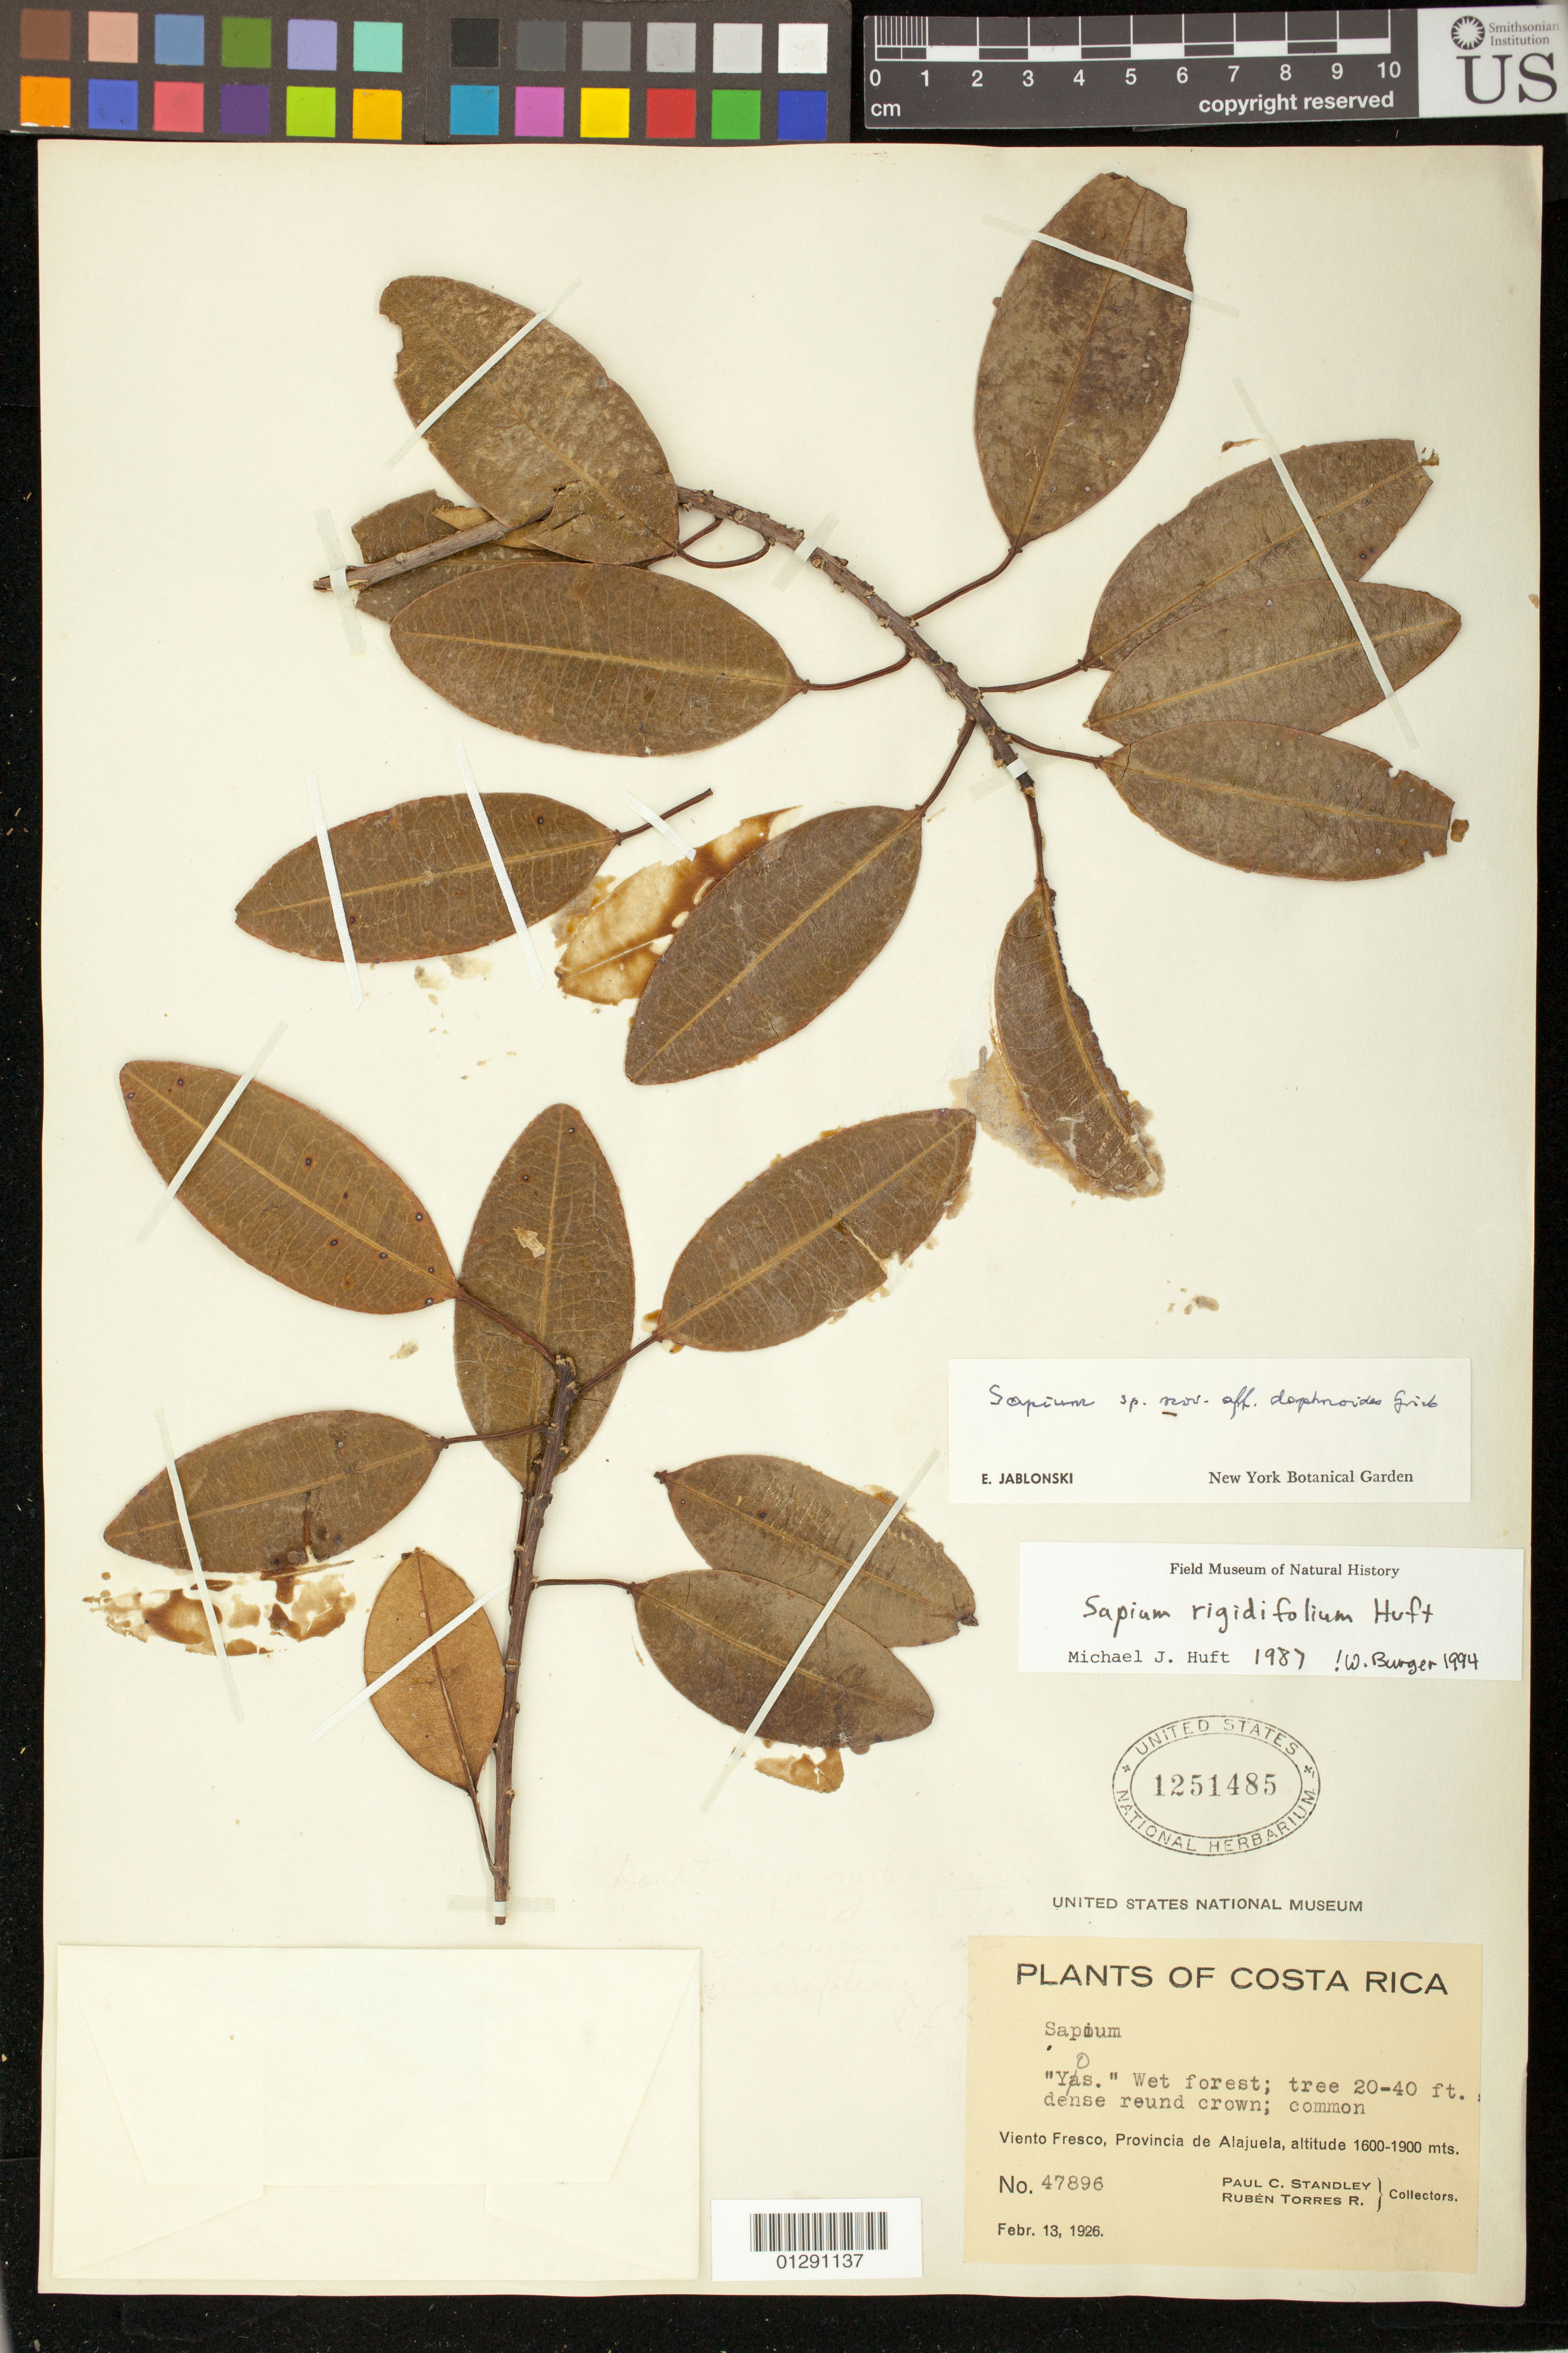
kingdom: Plantae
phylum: Tracheophyta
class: Magnoliopsida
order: Malpighiales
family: Euphorbiaceae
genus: Sapium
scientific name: Sapium rigidifolium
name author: Huft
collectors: P. C. Standley & R. Torres R.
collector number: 47896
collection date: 1926-02-13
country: Venezuela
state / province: Monagas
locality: Viento Fresco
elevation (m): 1600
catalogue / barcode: US 1251485